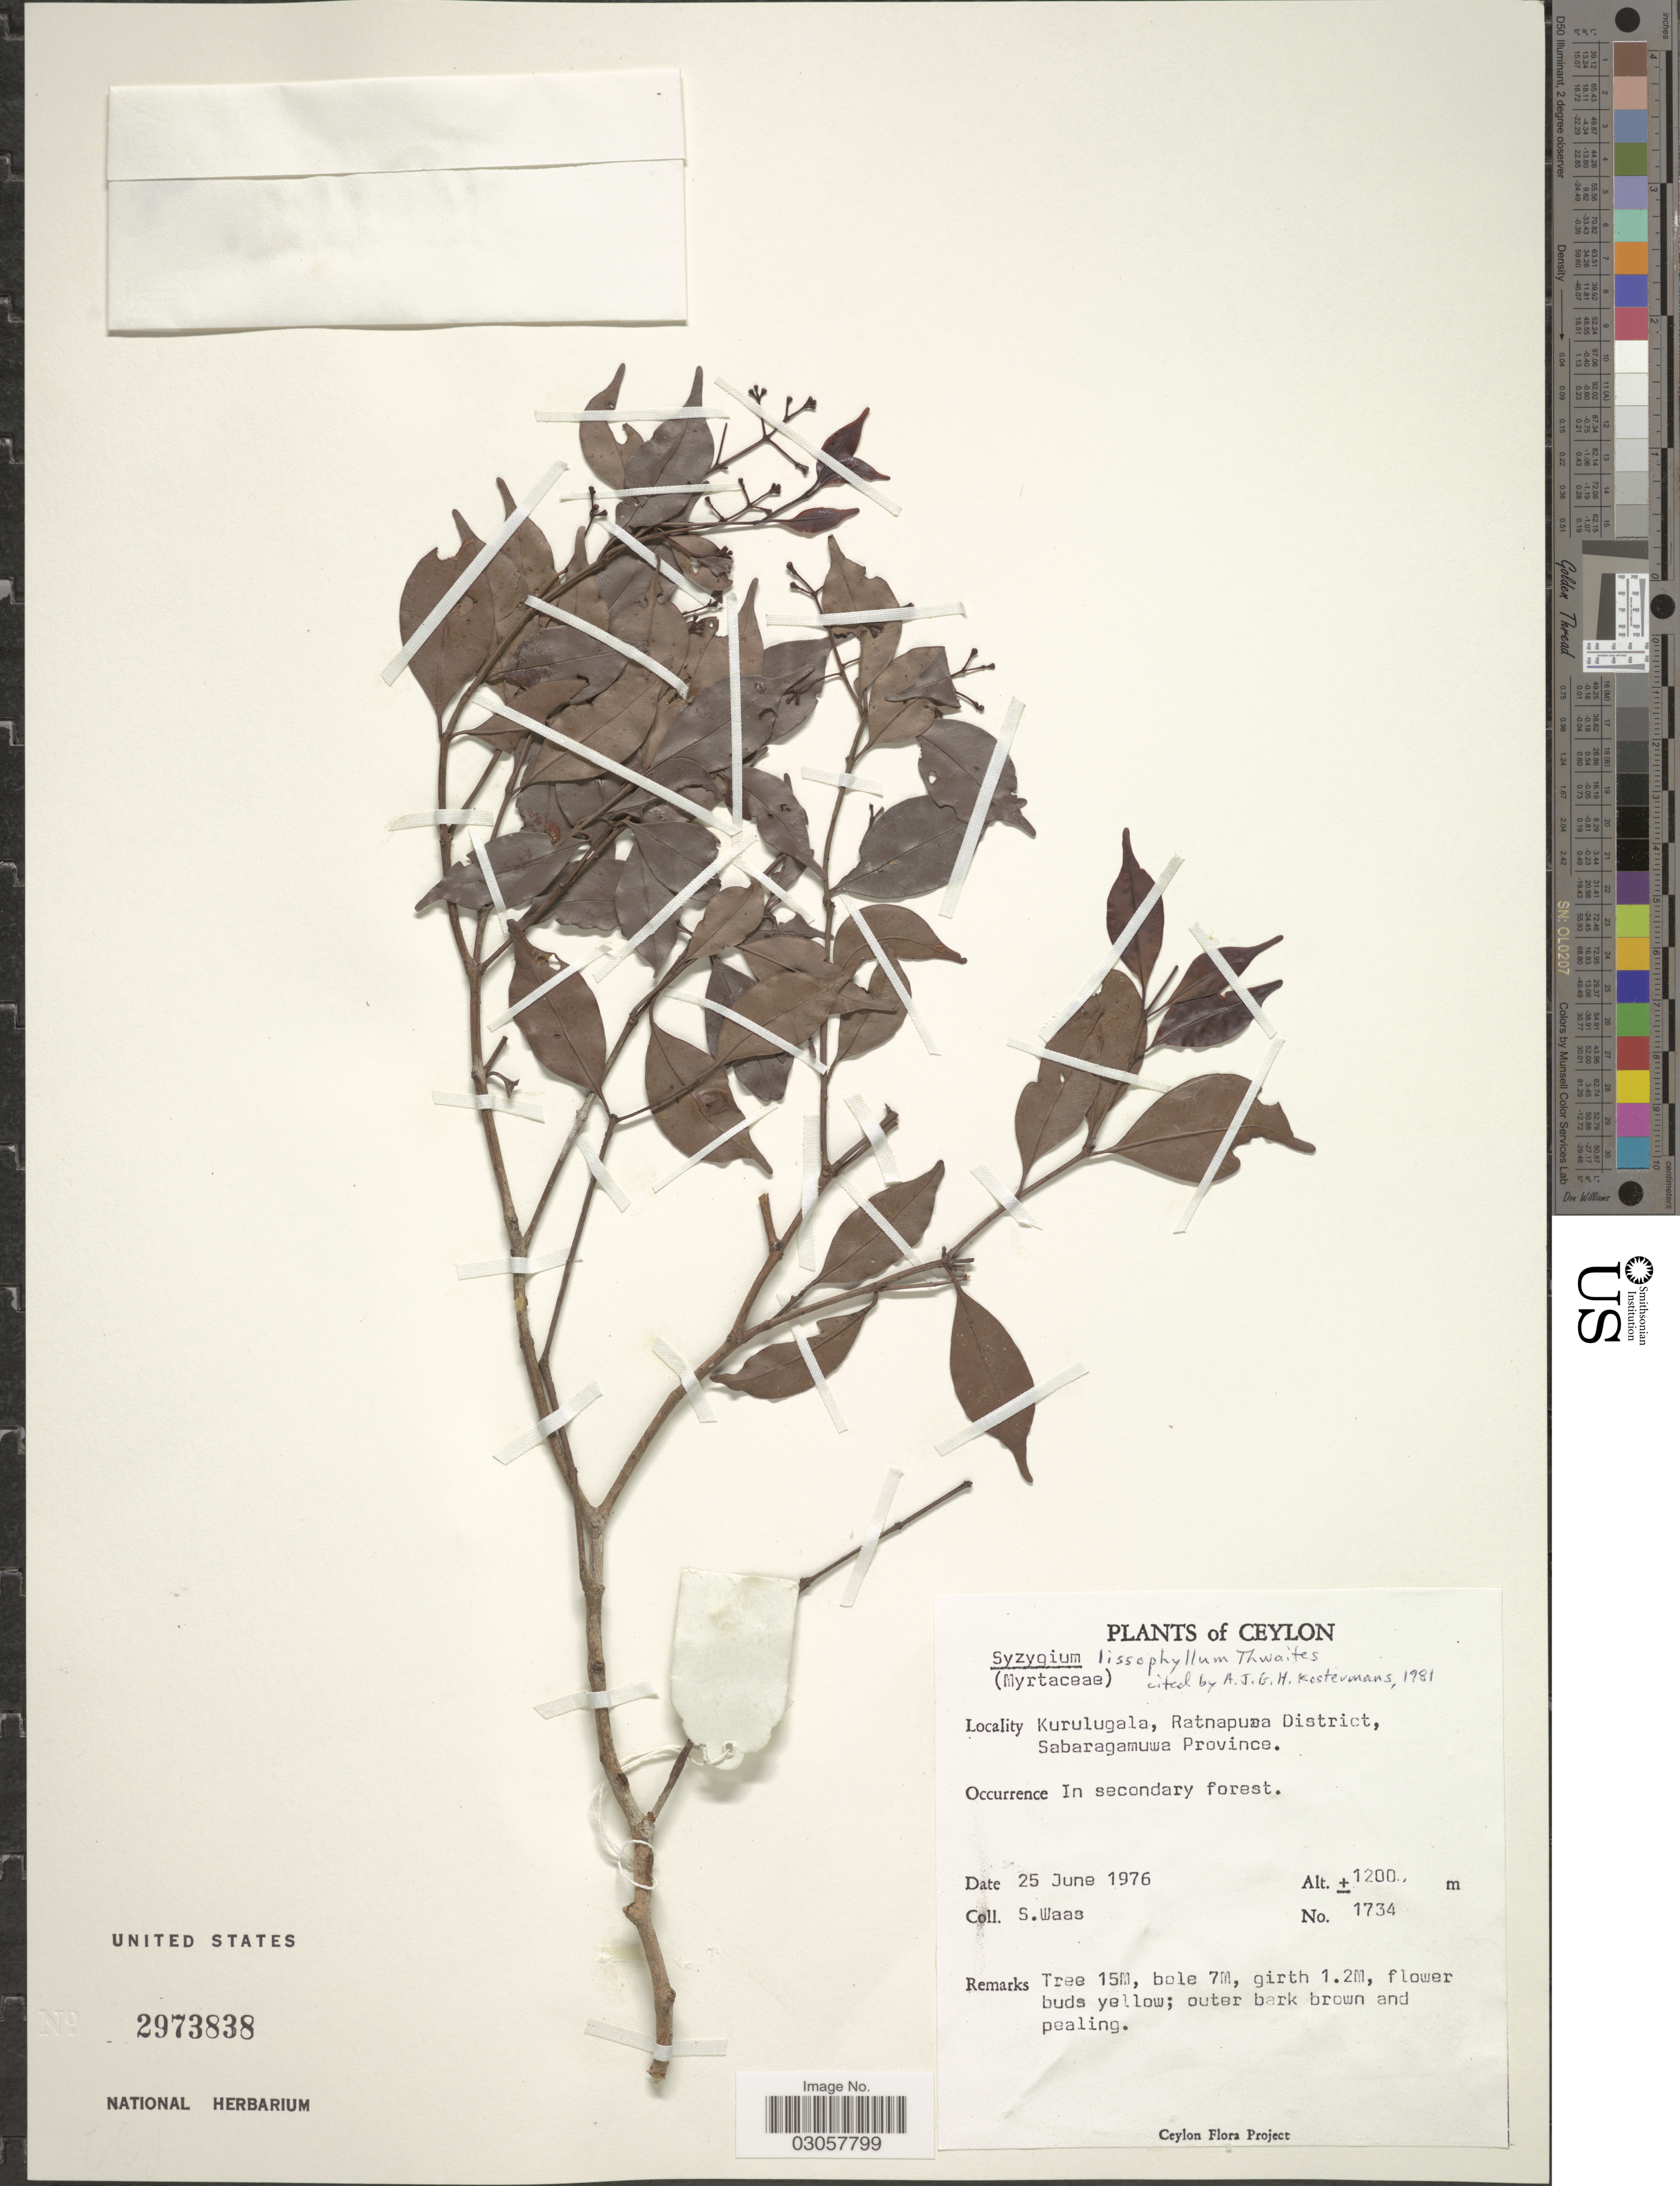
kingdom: Plantae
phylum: Tracheophyta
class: Magnoliopsida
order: Myrtales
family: Myrtaceae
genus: Syzygium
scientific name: Syzygium lissophyllum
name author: Thwaites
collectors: S. Waas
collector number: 1734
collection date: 1976-06-25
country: Sri Lanka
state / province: Sabaragamuwa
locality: Ceylon. Kurulugala, Ratnapura District.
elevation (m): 1200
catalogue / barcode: US 2973838